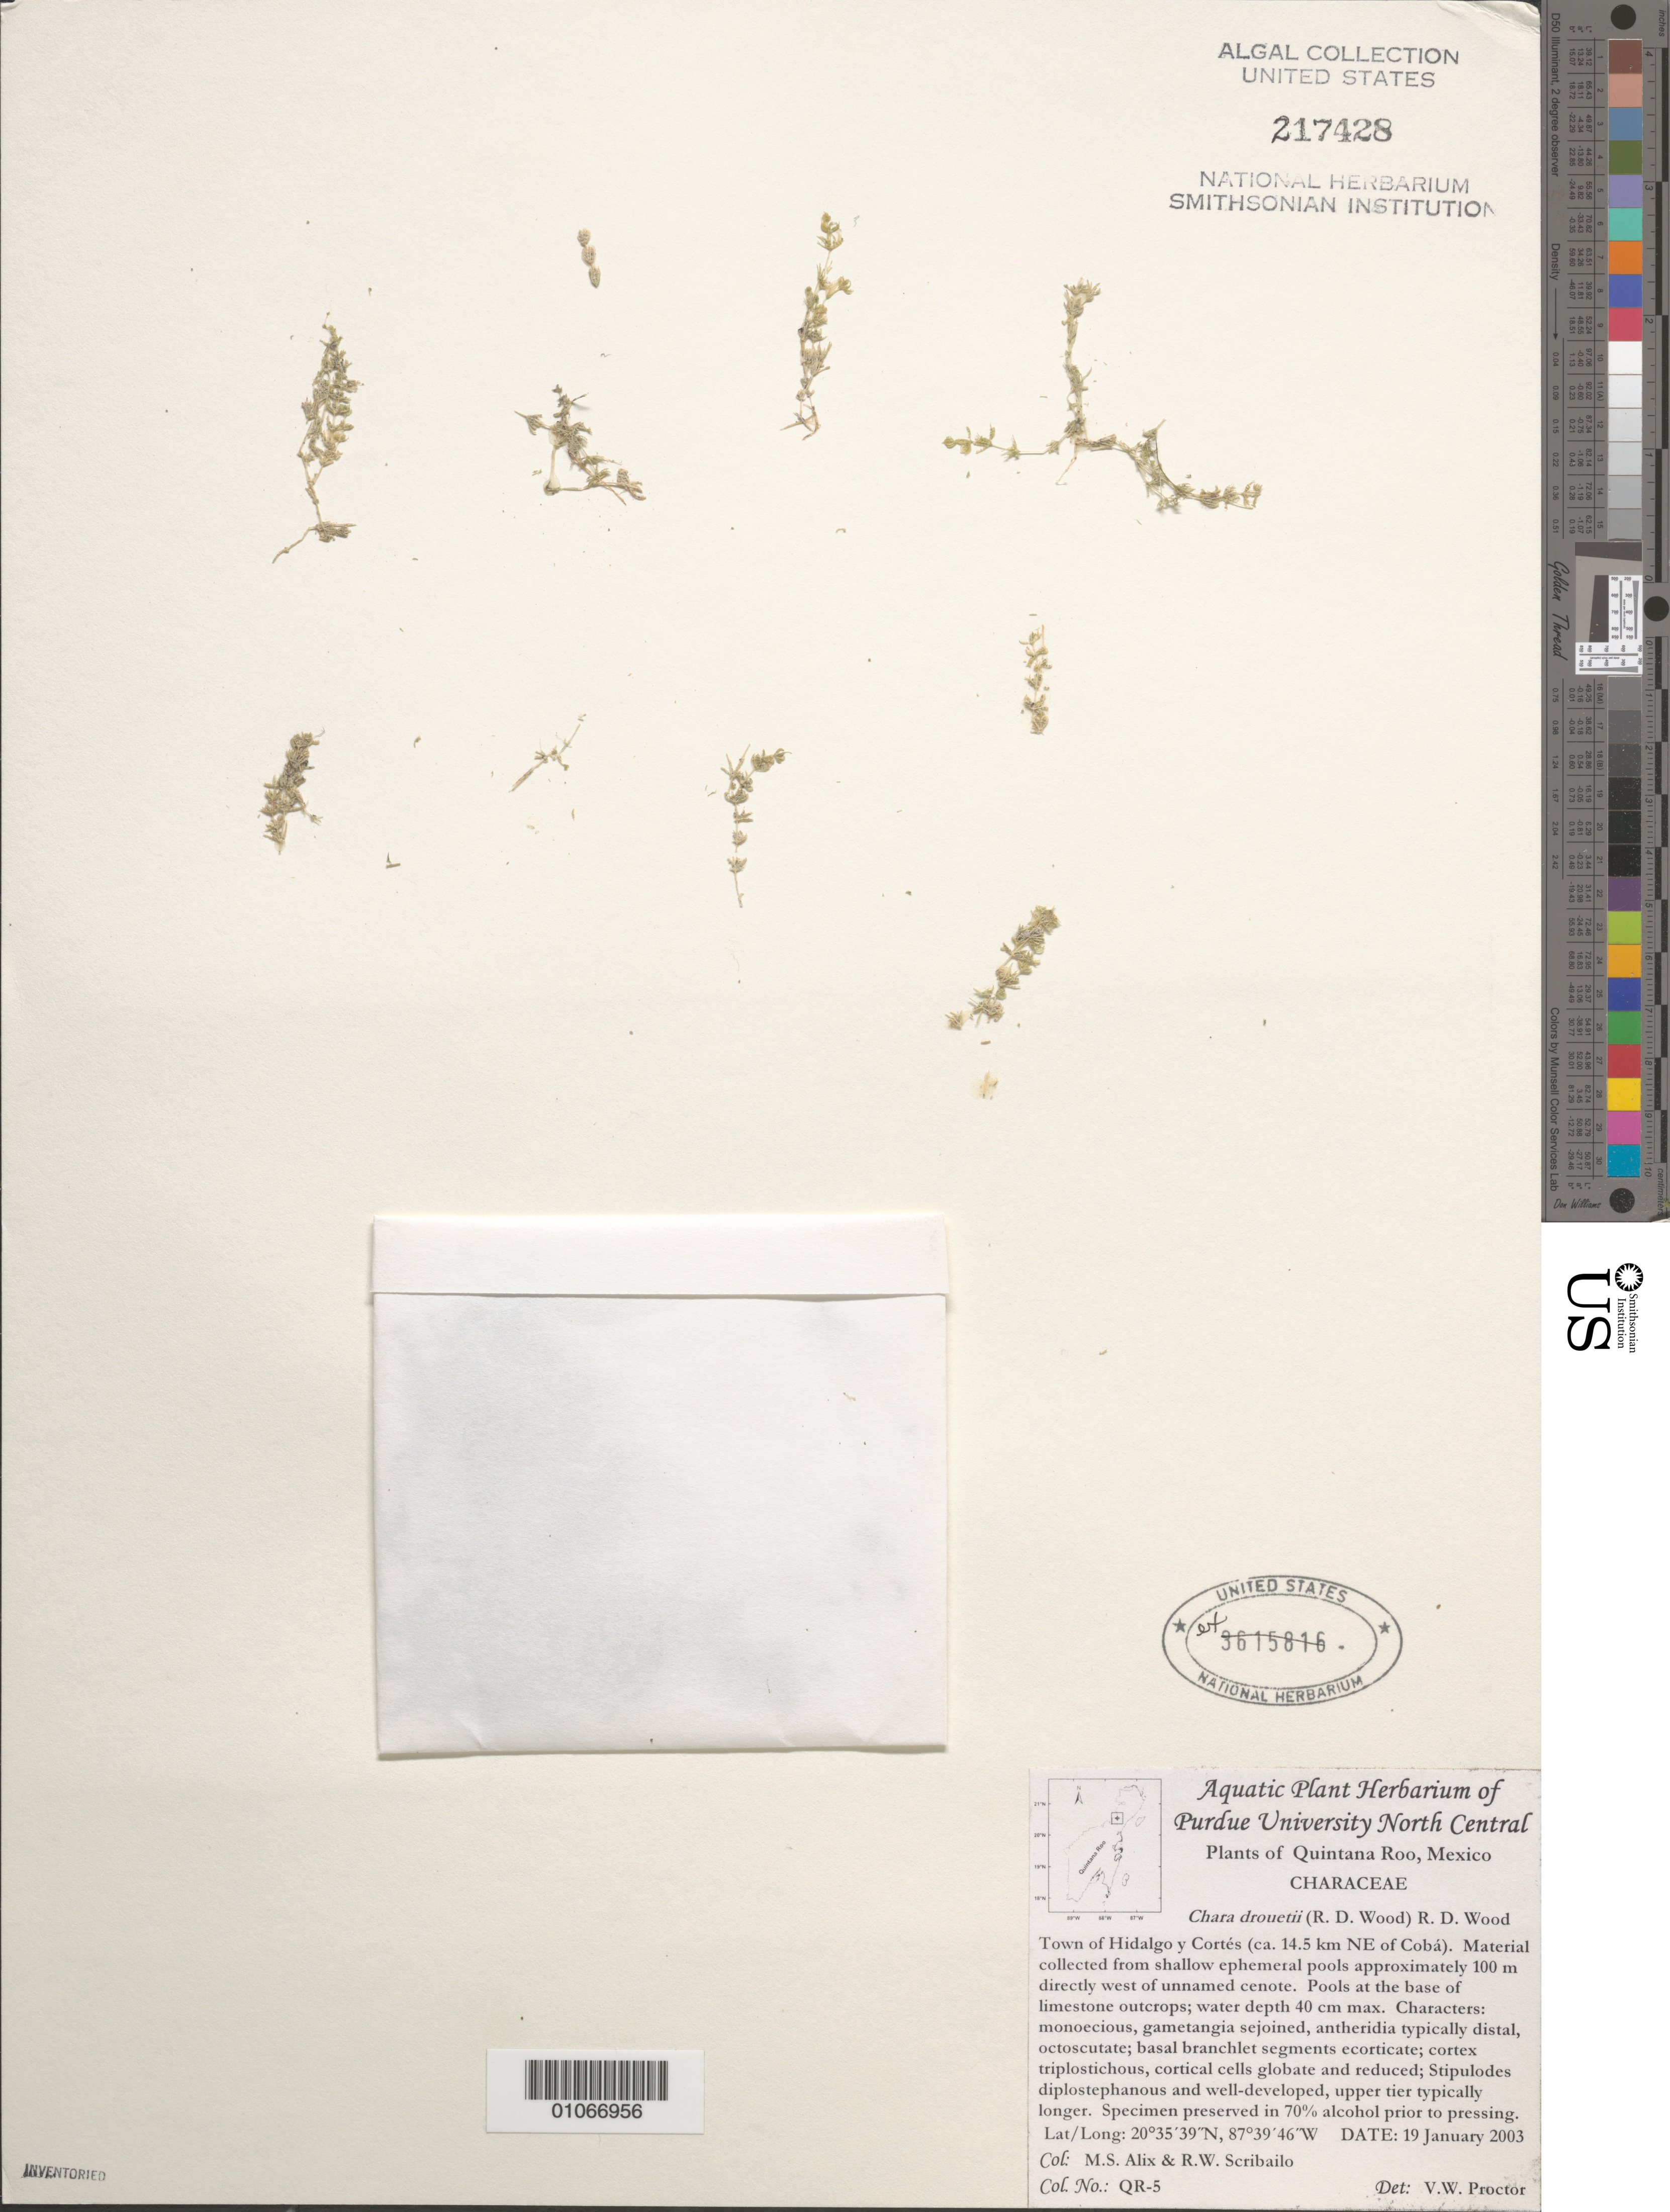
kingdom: Plantae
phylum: Charophyta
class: Charophyceae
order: Charales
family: Characeae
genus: Chara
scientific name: Chara drouetii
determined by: Proctor, V. W.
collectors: M. Alix & R. Scribailo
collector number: QR-5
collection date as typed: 19 Jan 2003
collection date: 2003-01-19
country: Mexico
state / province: Quintana Roo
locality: Town of Hidalgo y Cortes (ca. 14.5 km northeast of Coba)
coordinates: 20 35'39"N, 87 39'46"W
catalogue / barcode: US 217428